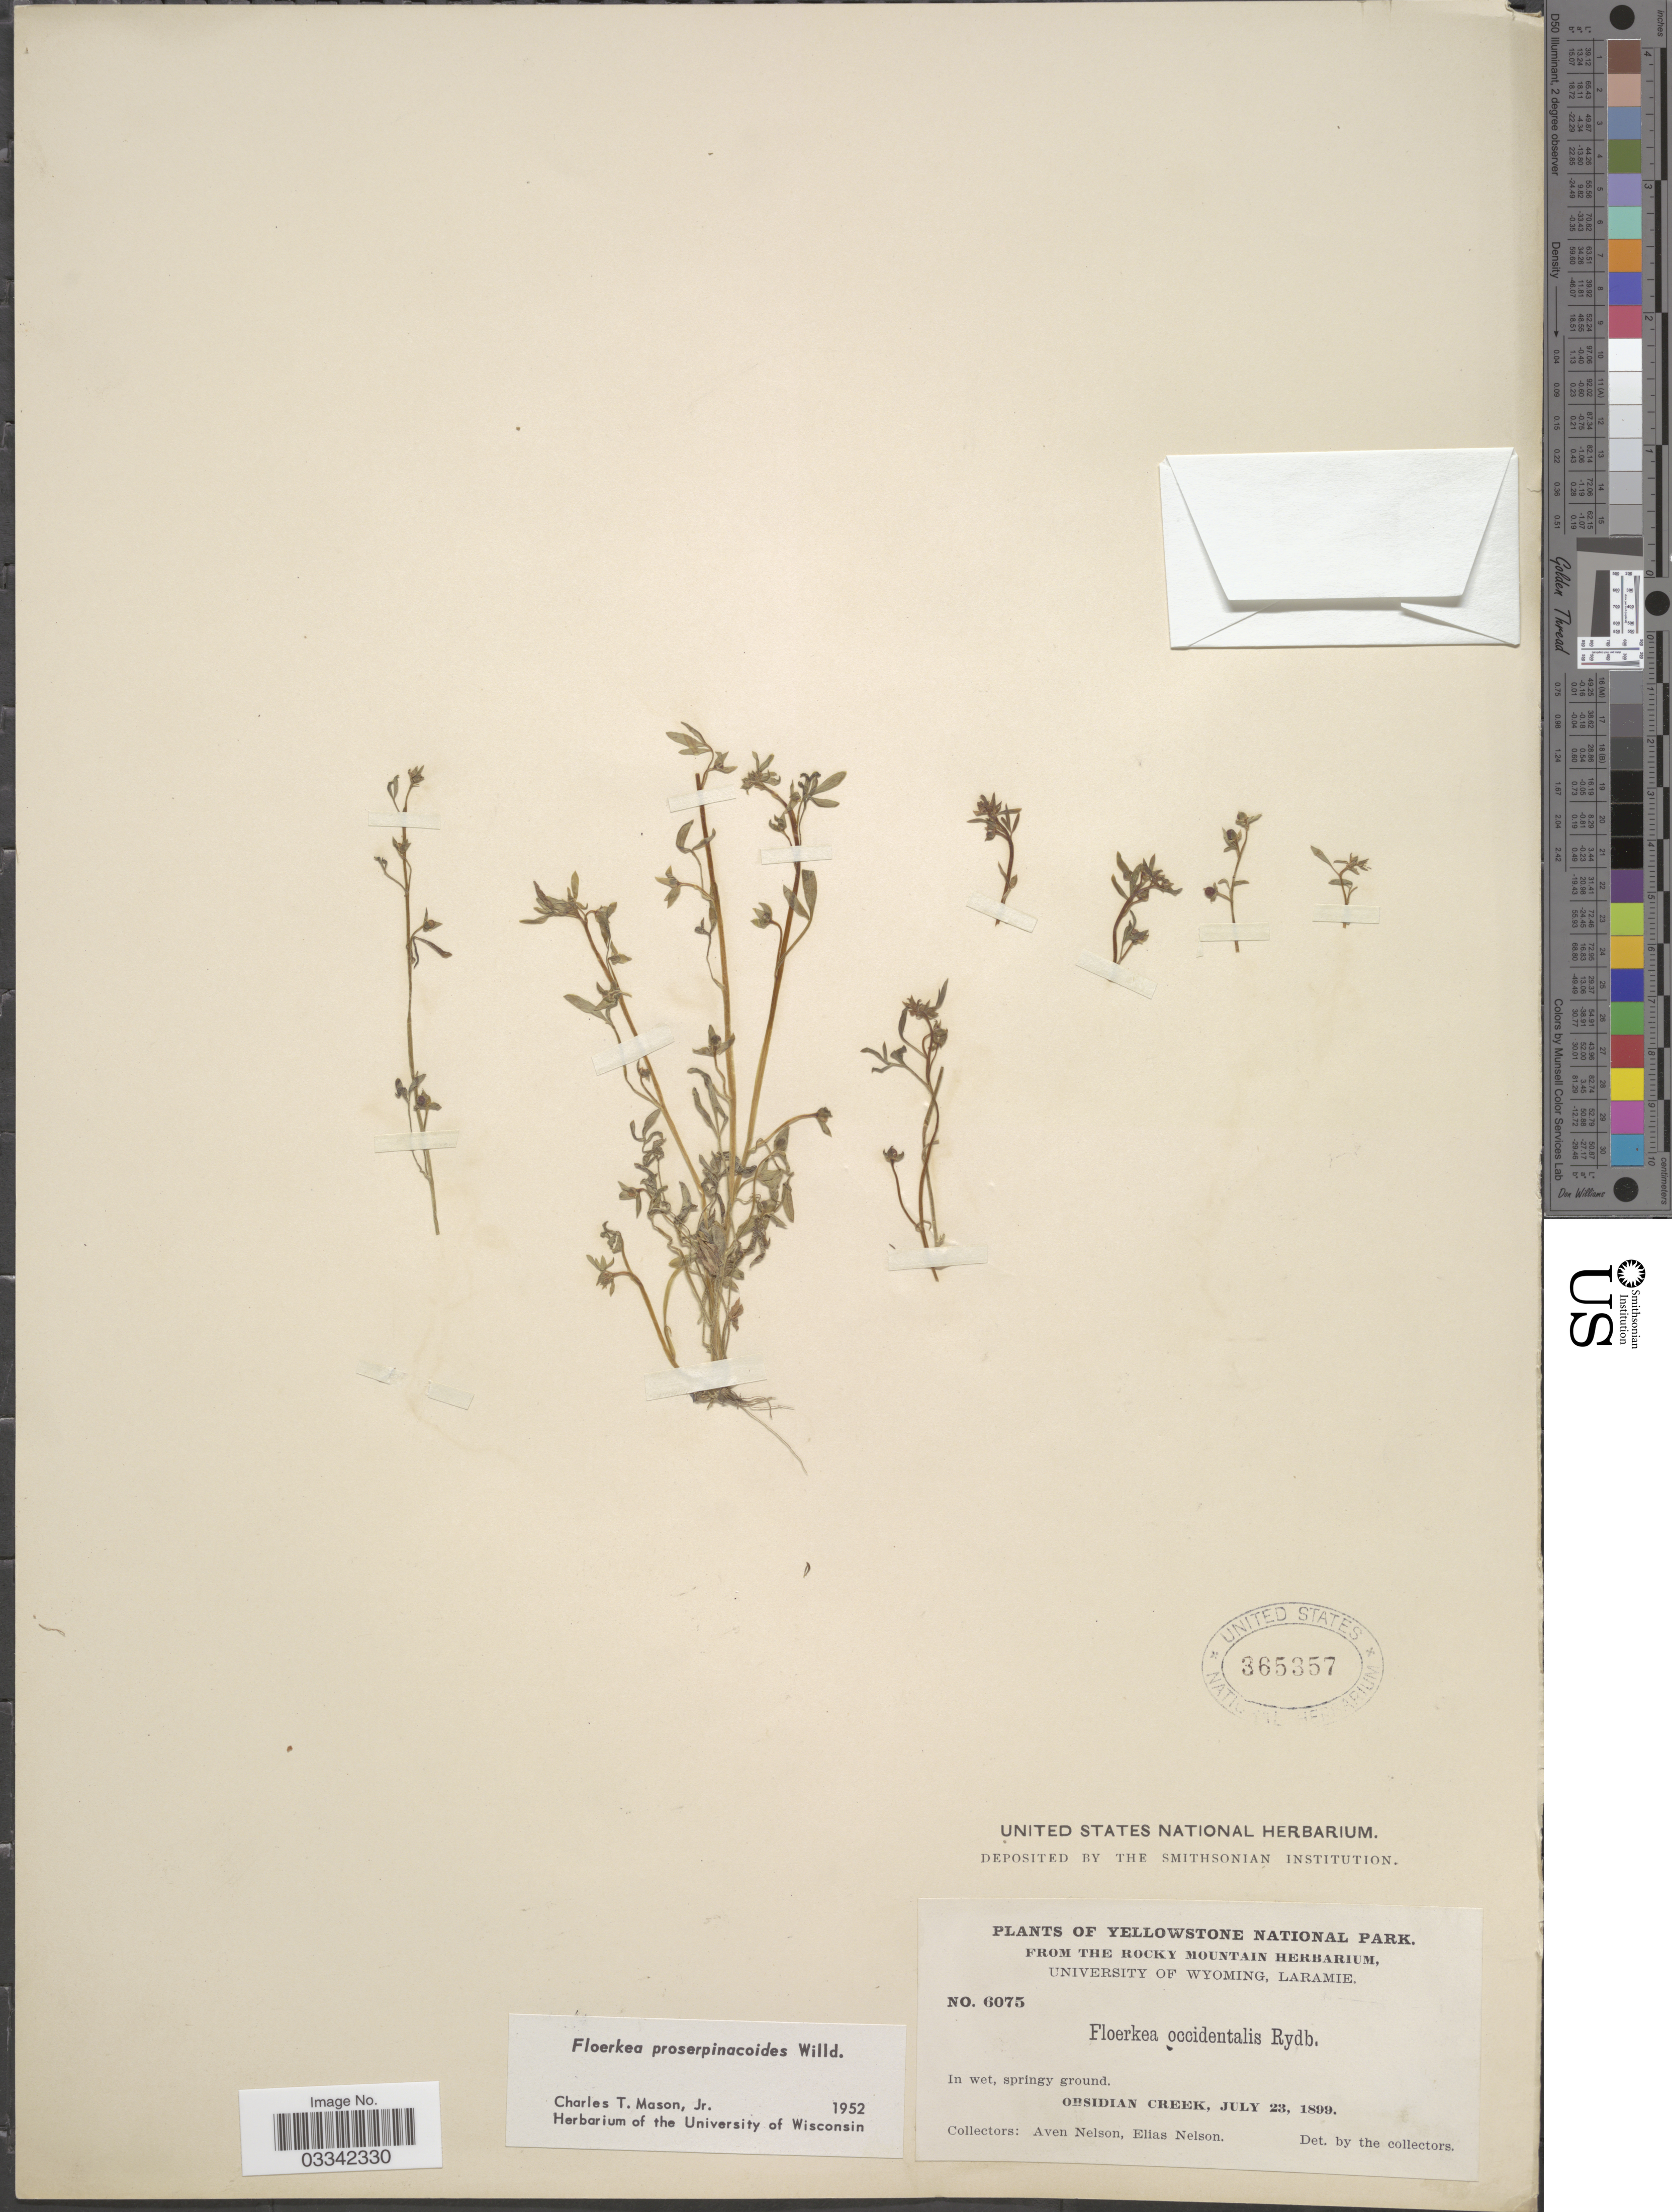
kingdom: Plantae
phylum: Tracheophyta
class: Magnoliopsida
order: Brassicales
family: Limnanthaceae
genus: Floerkea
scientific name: Floerkea proserpinacoides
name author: Willd.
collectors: A. Nelson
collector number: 6075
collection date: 1899-07-23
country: United States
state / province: Wyoming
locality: Yellowstone National Park. Obsidian Creek.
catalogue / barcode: US 365357